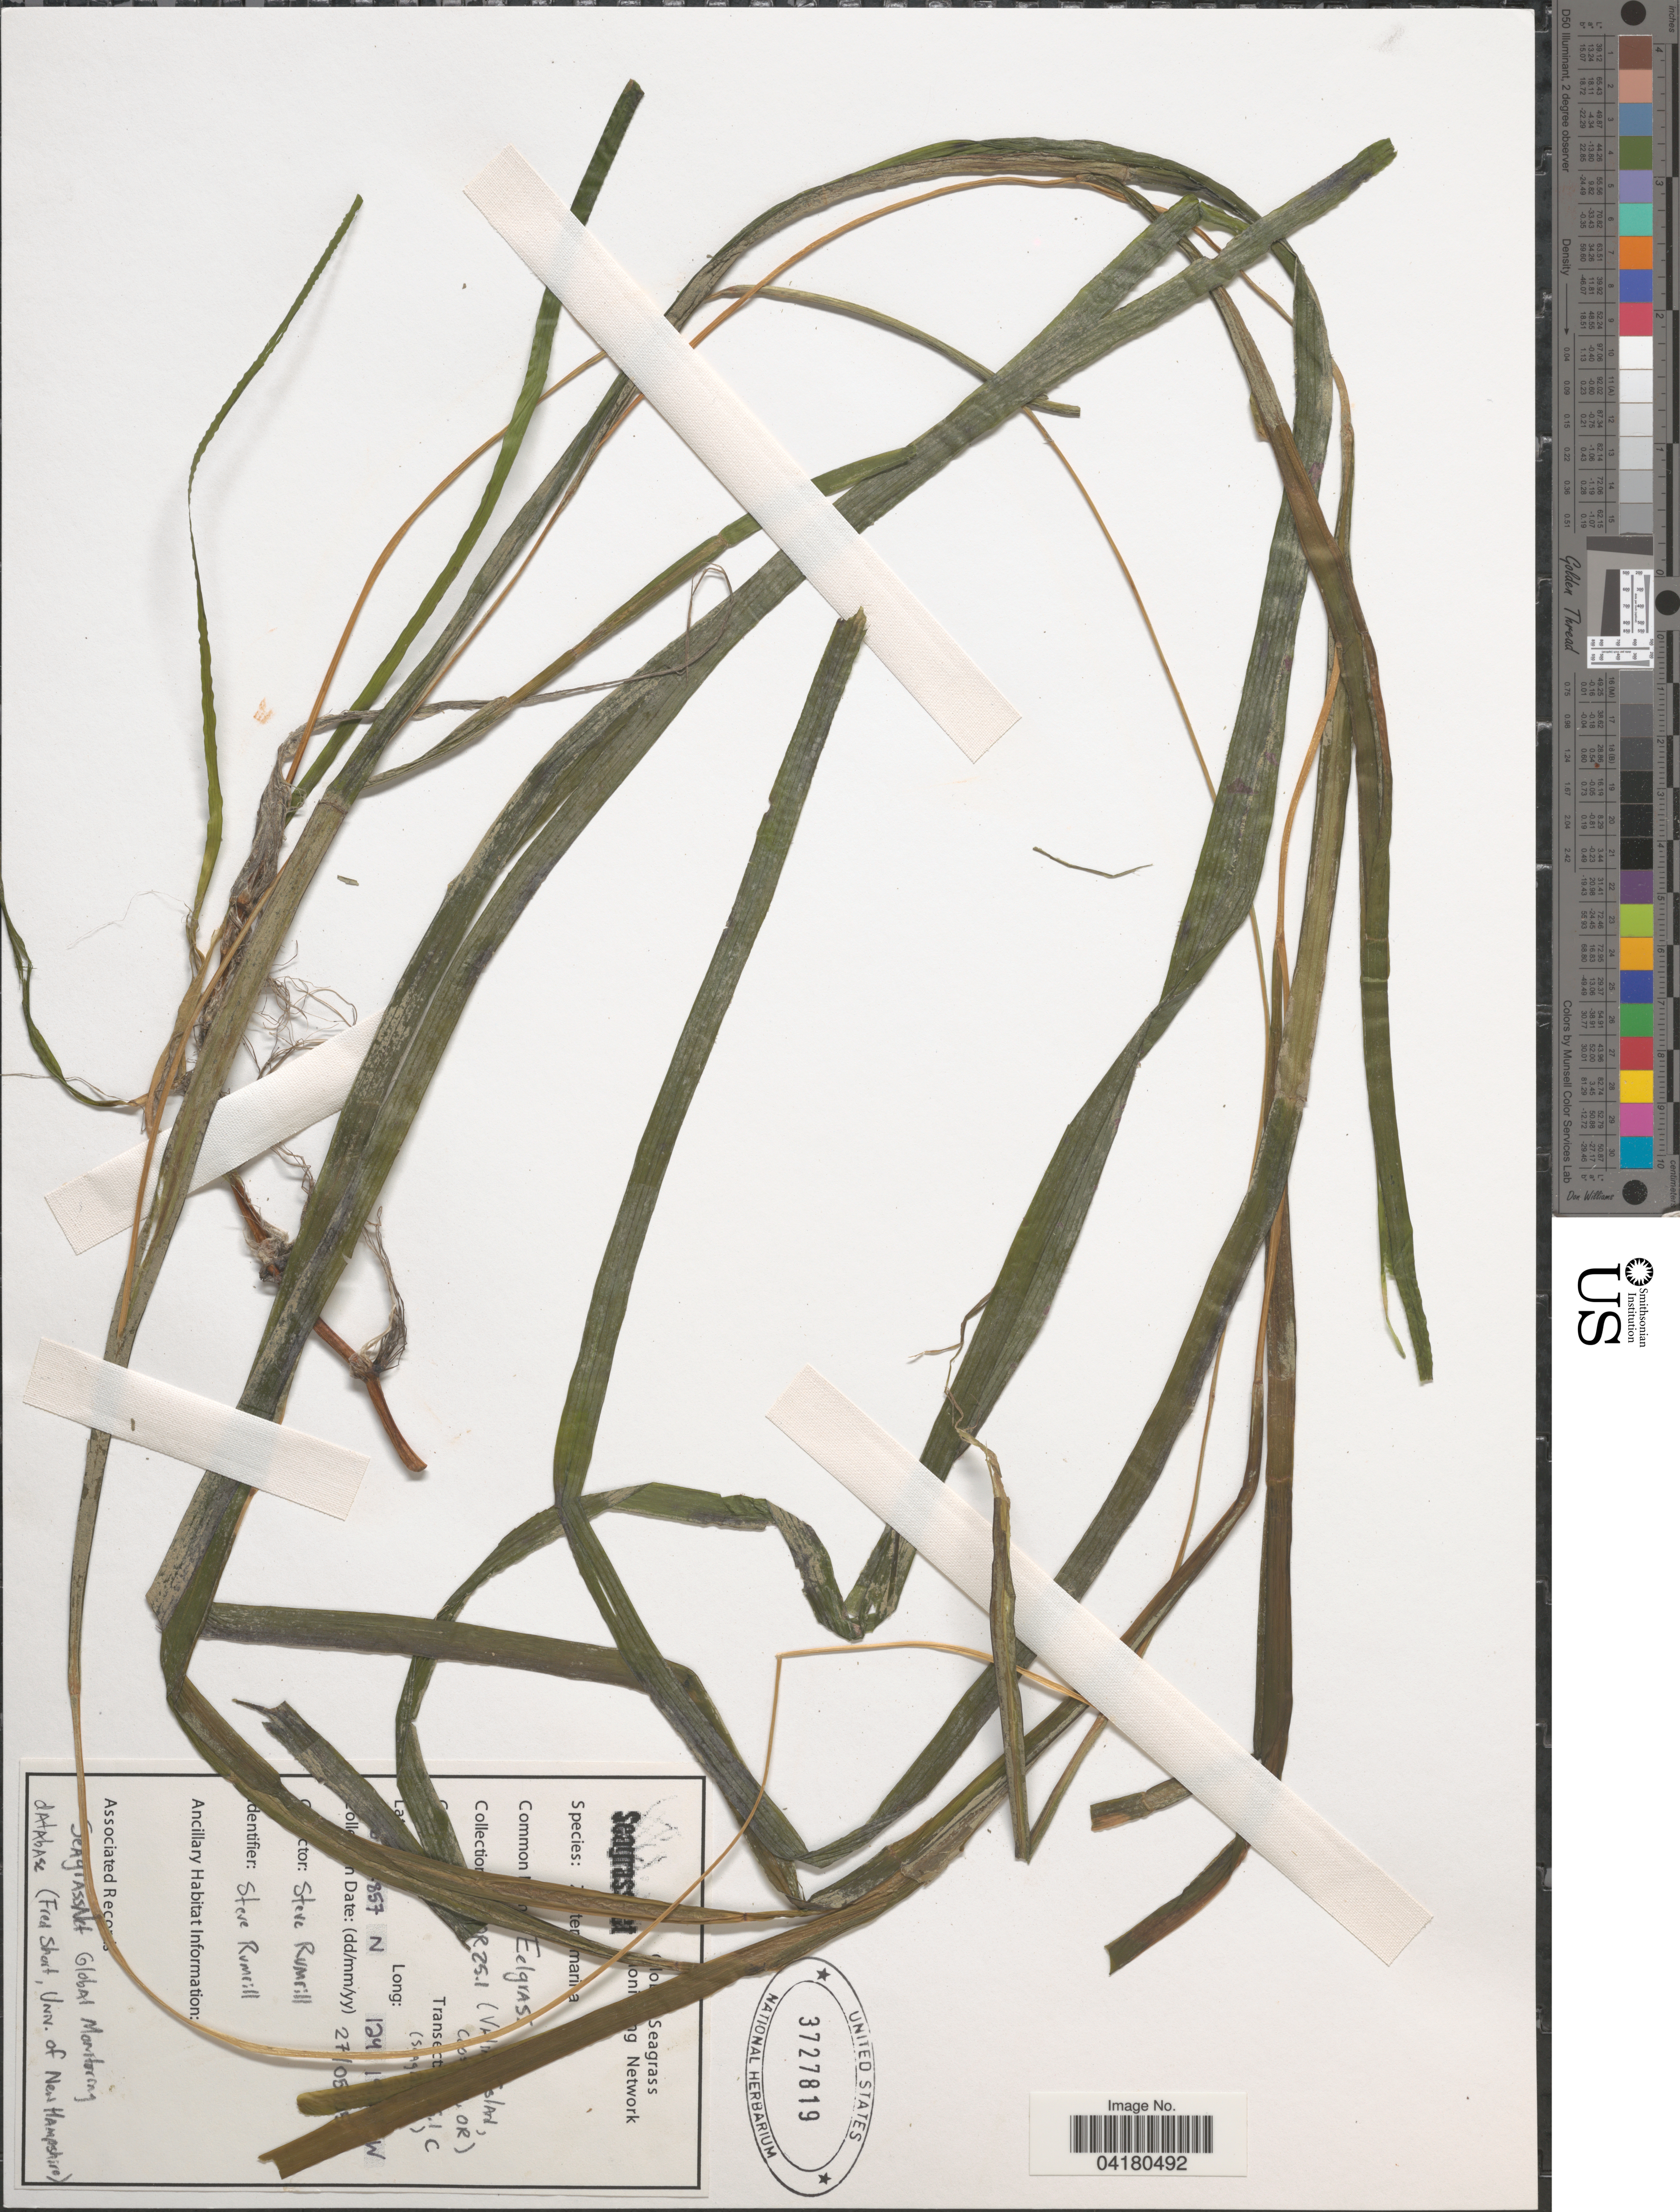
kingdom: Plantae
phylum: Tracheophyta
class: Liliopsida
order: Alismatales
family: Zosteraceae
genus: Zostera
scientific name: Zostera marina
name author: L.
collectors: S. Rumrill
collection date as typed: Transcribed d/m/y: 27/5/5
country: United States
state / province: Oregon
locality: OR 25.1 (V[illegible text] Island. C[illegible text]). Transect: [illegible text].1C (S[illegible text])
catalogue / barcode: US 3727819